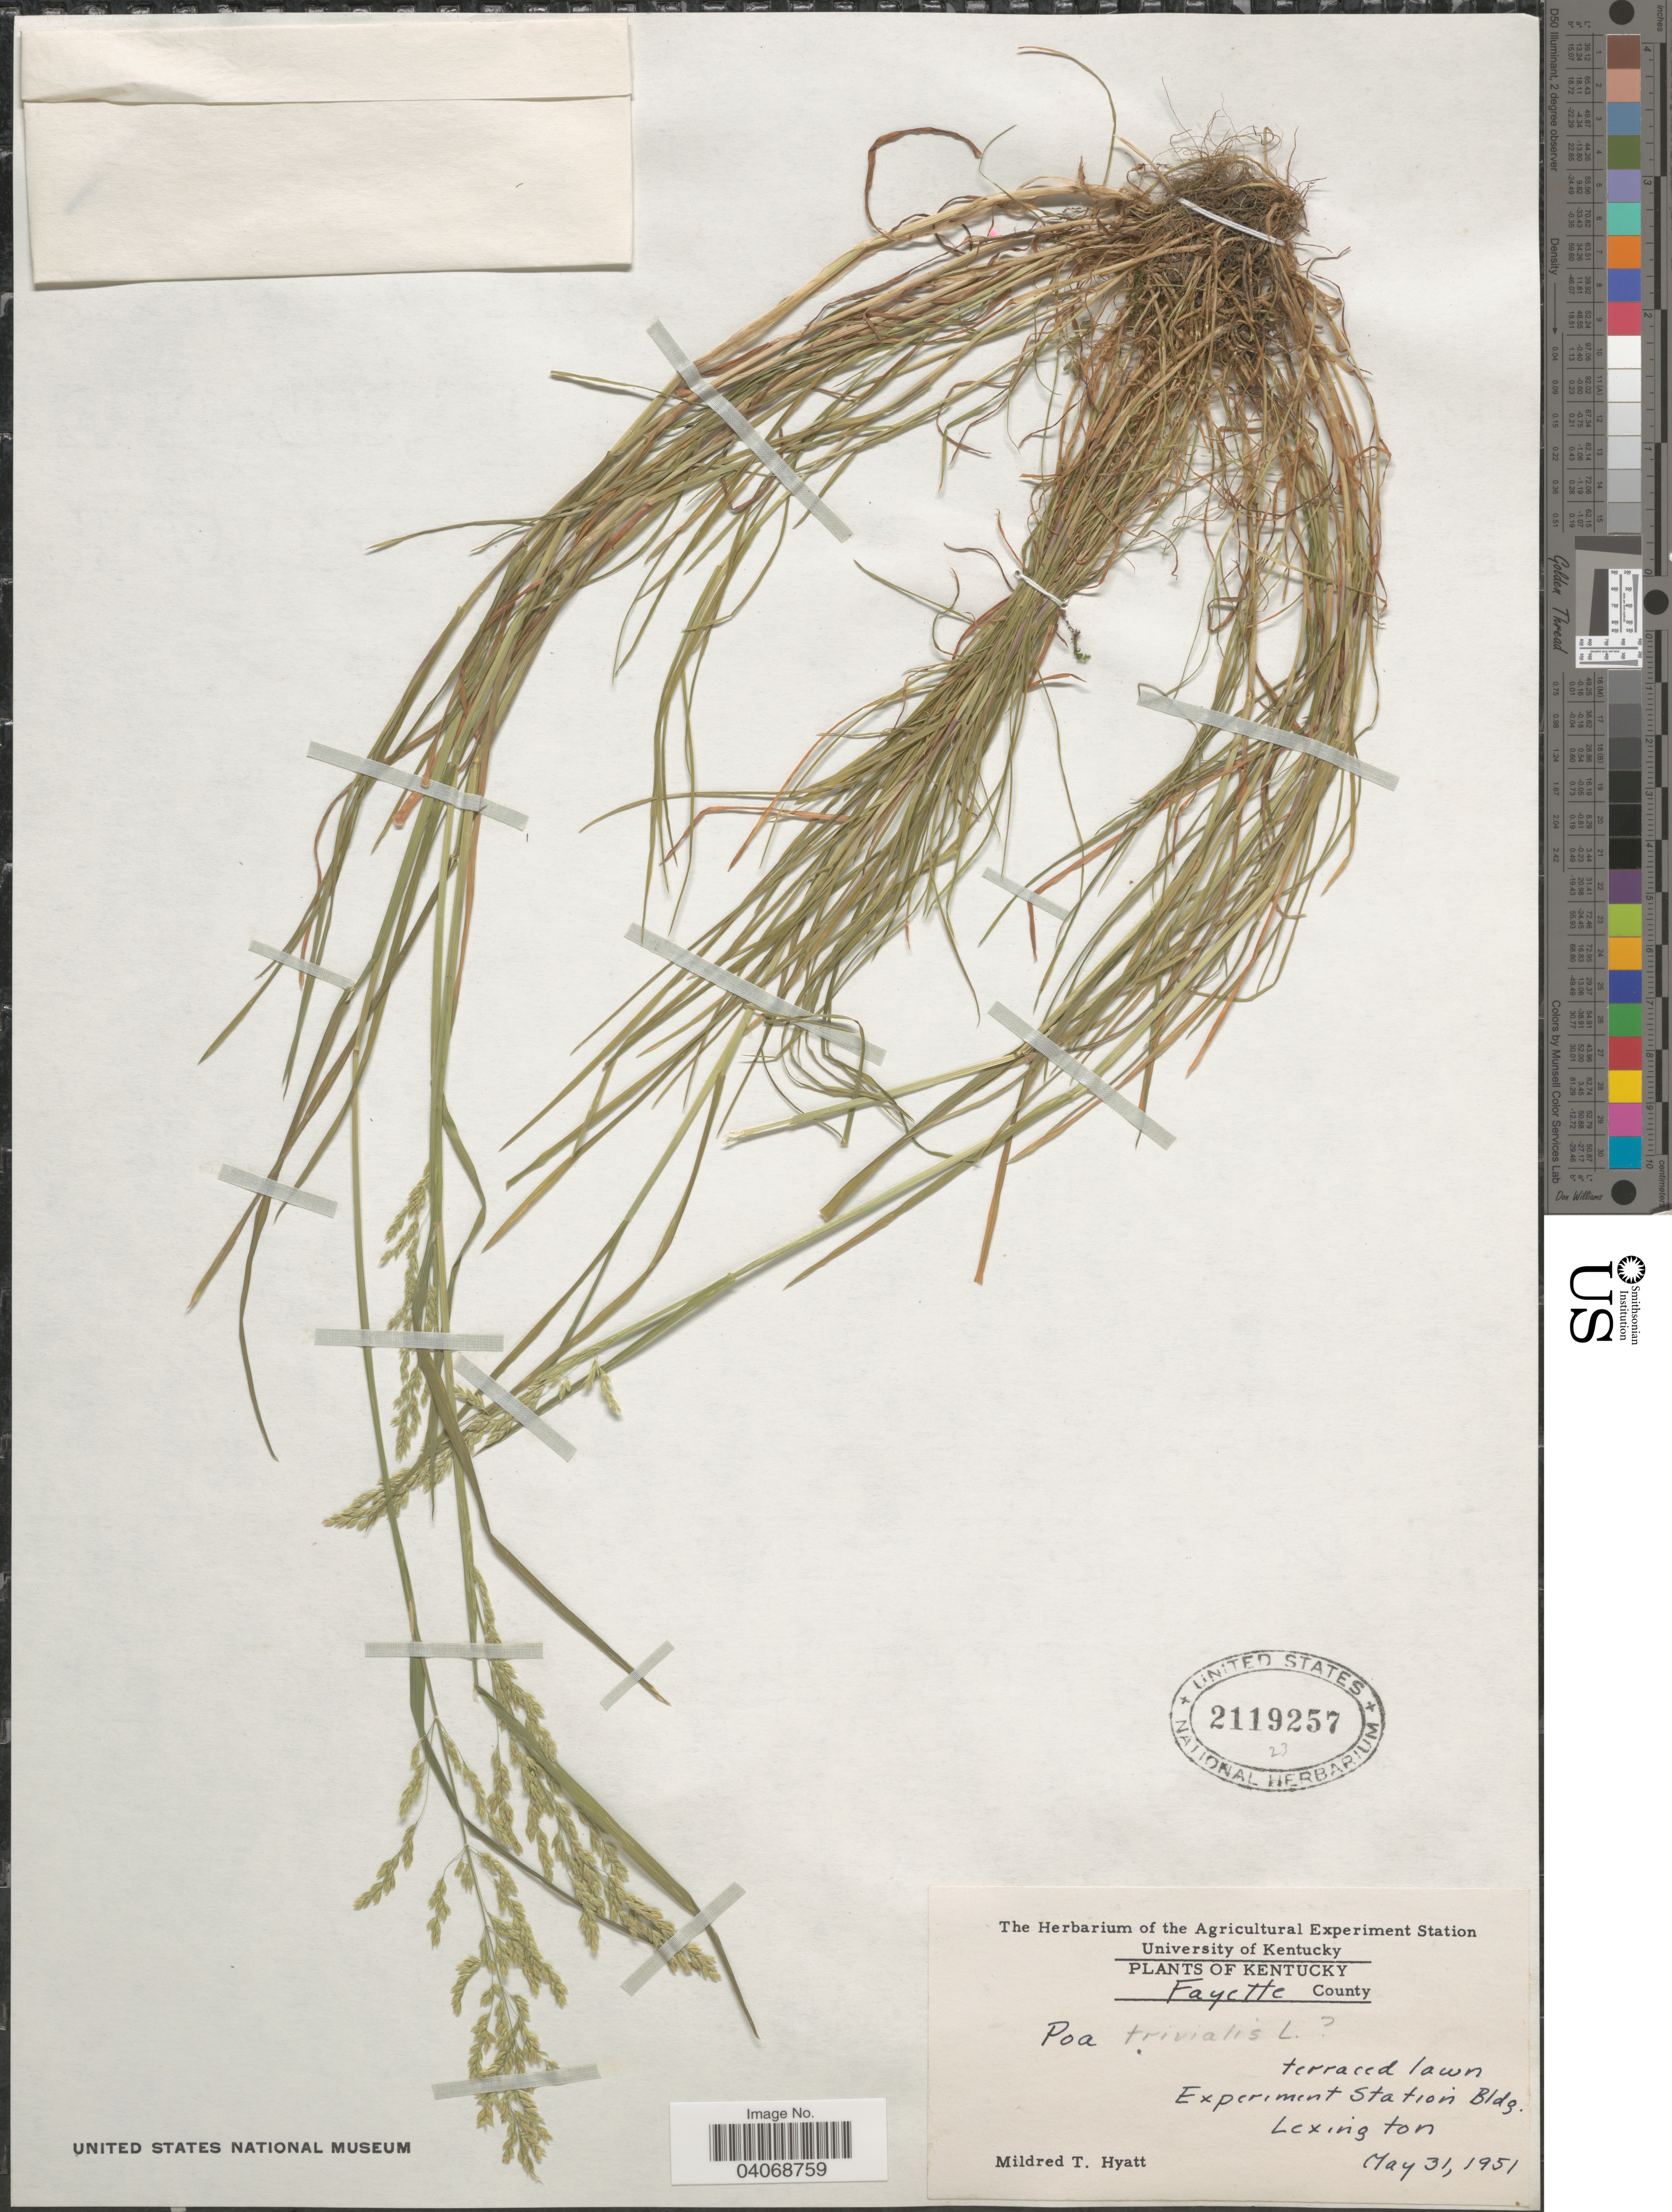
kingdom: Plantae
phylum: Tracheophyta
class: Liliopsida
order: Poales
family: Poaceae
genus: Poa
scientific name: Poa trivialis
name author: L.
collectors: M. Hyatt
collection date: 1951-05-31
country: United States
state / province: Kentucky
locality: Fayette County. Terraced lawn. Experiment Station Bldz. Lexington.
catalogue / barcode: US 2119257